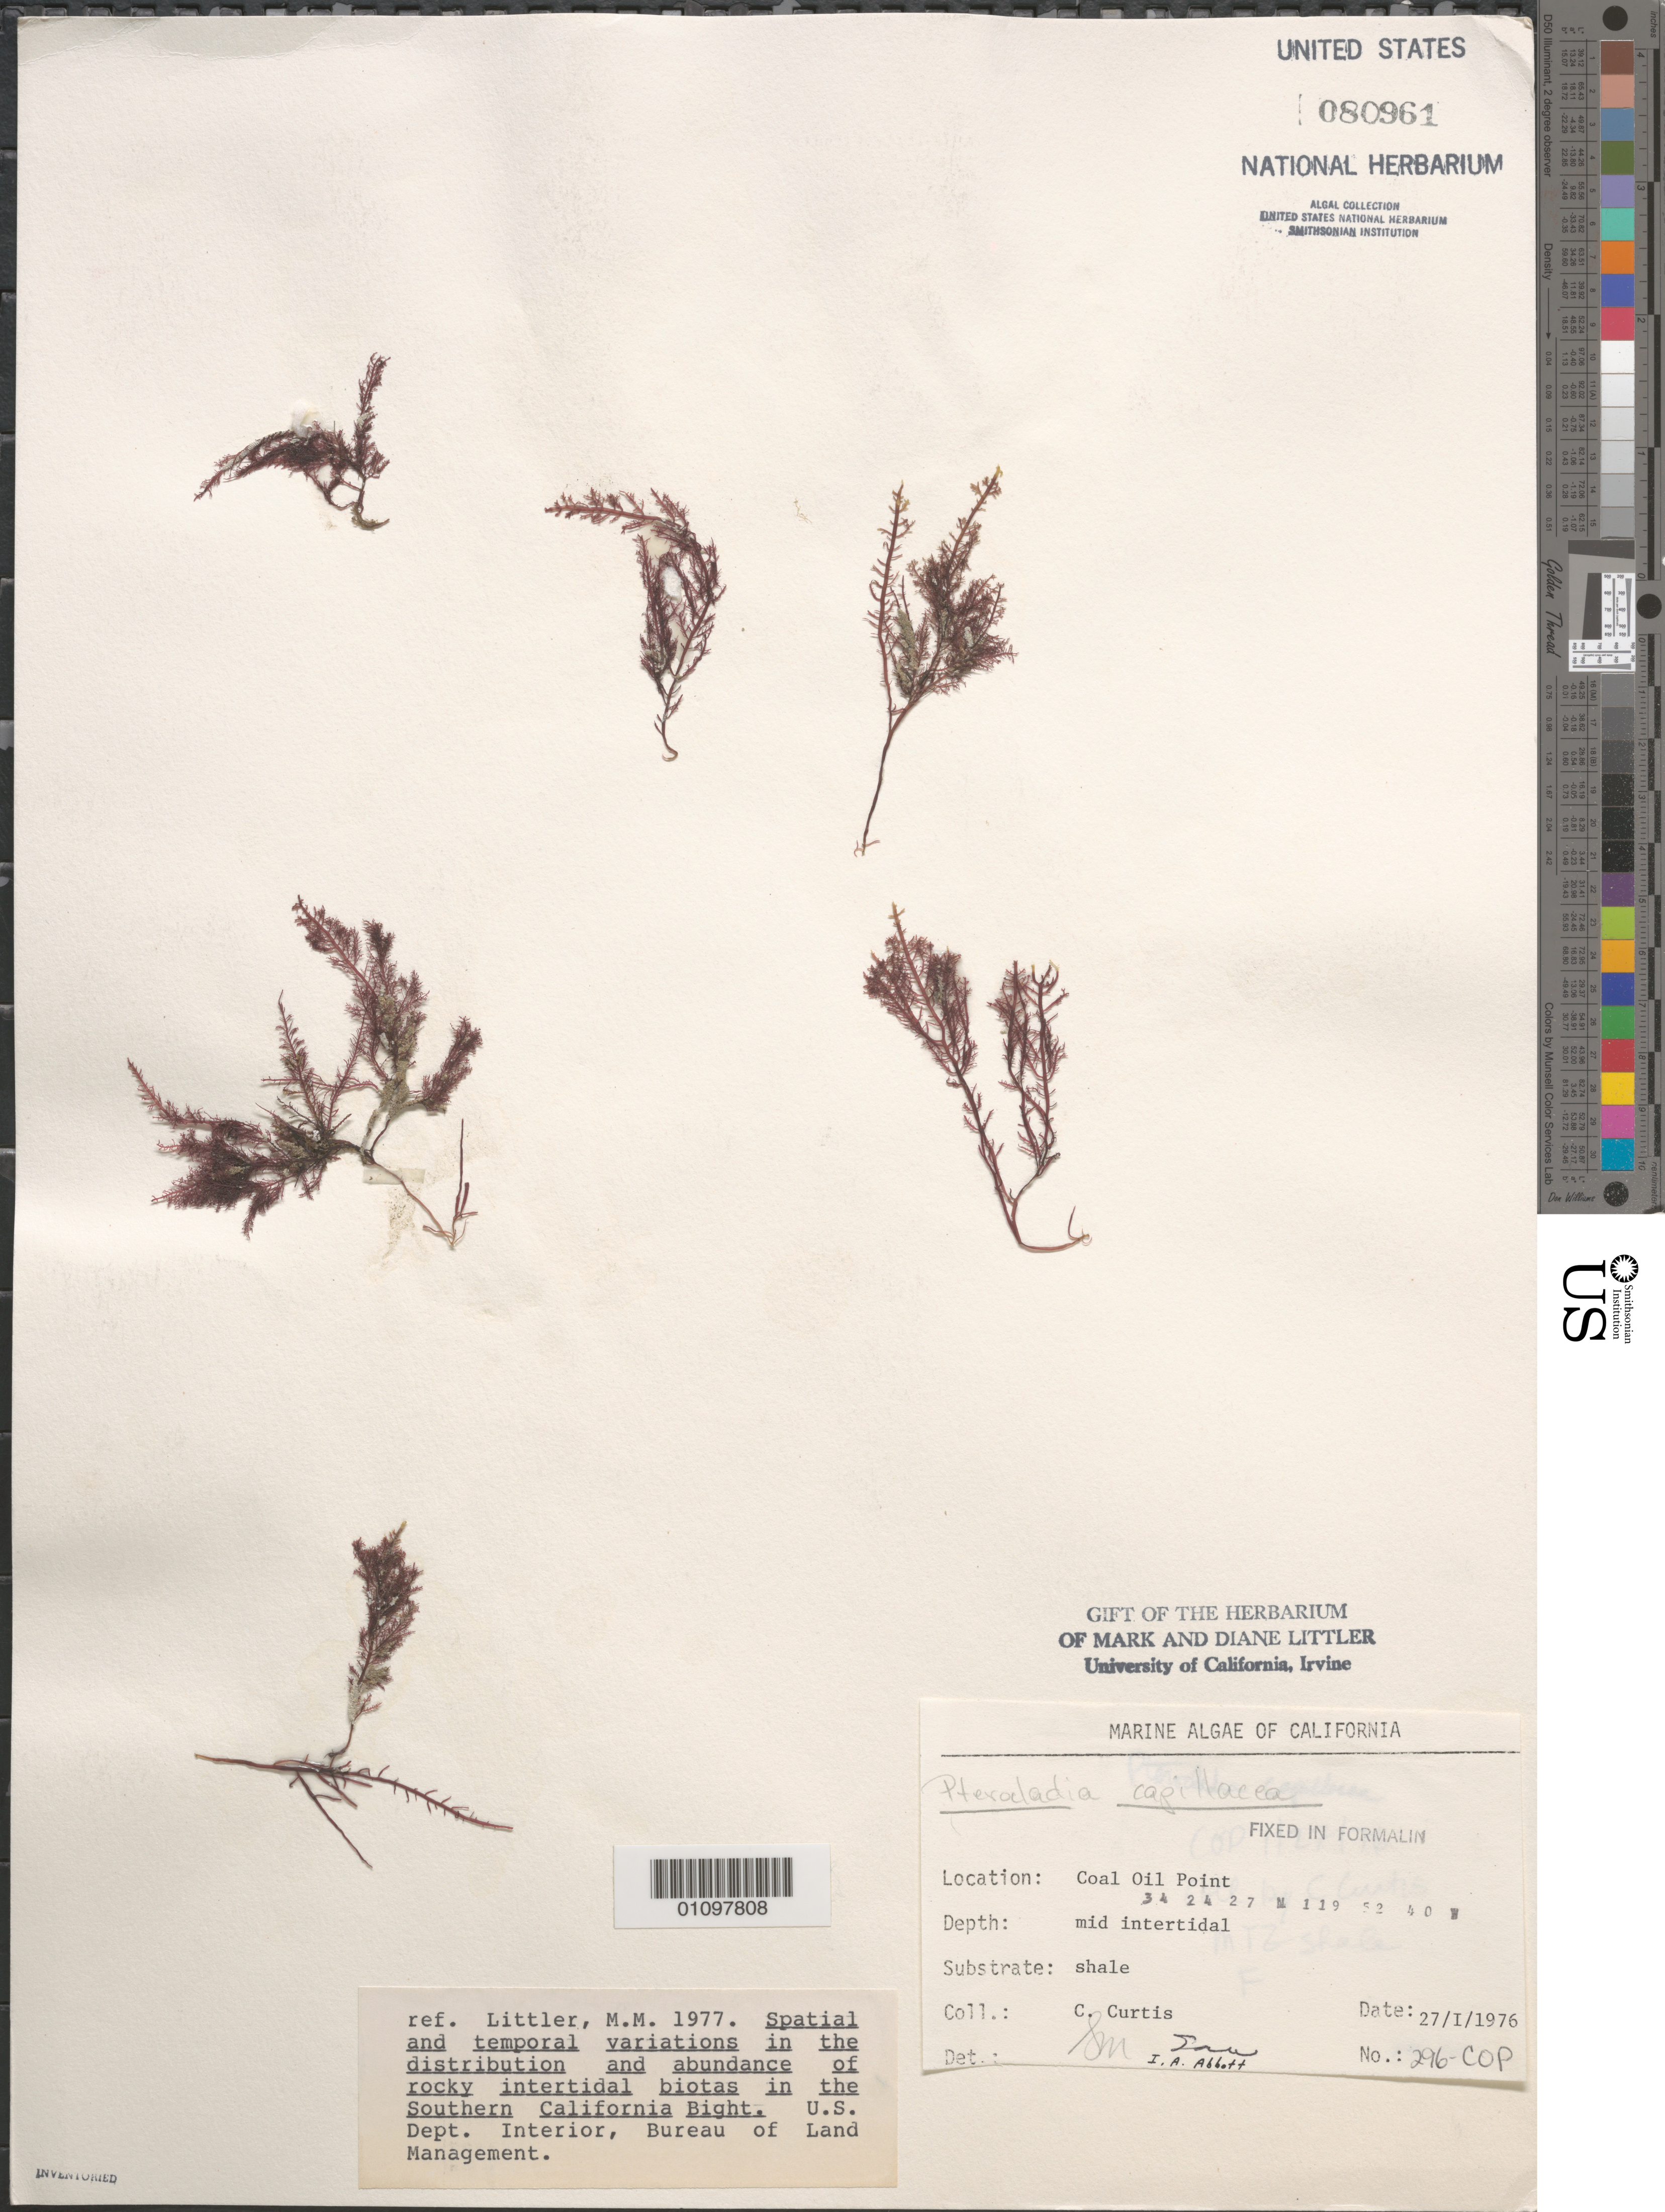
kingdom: Plantae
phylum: Rhodophyta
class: Florideophyceae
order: Gelidiales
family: Pterocladiaceae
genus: Pterocladiella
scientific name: Pterocladiella capillacea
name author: (S.G. Gmel.) Santelices & Hommers.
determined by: Algae name updating Project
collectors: C. Curtis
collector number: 296-COP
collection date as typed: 27 Jan 1976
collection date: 1976-01-27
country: United States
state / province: California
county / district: Santa Barbara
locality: Coal Oil Point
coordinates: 34 24'27"N, 119 52'40"W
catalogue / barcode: US 80961